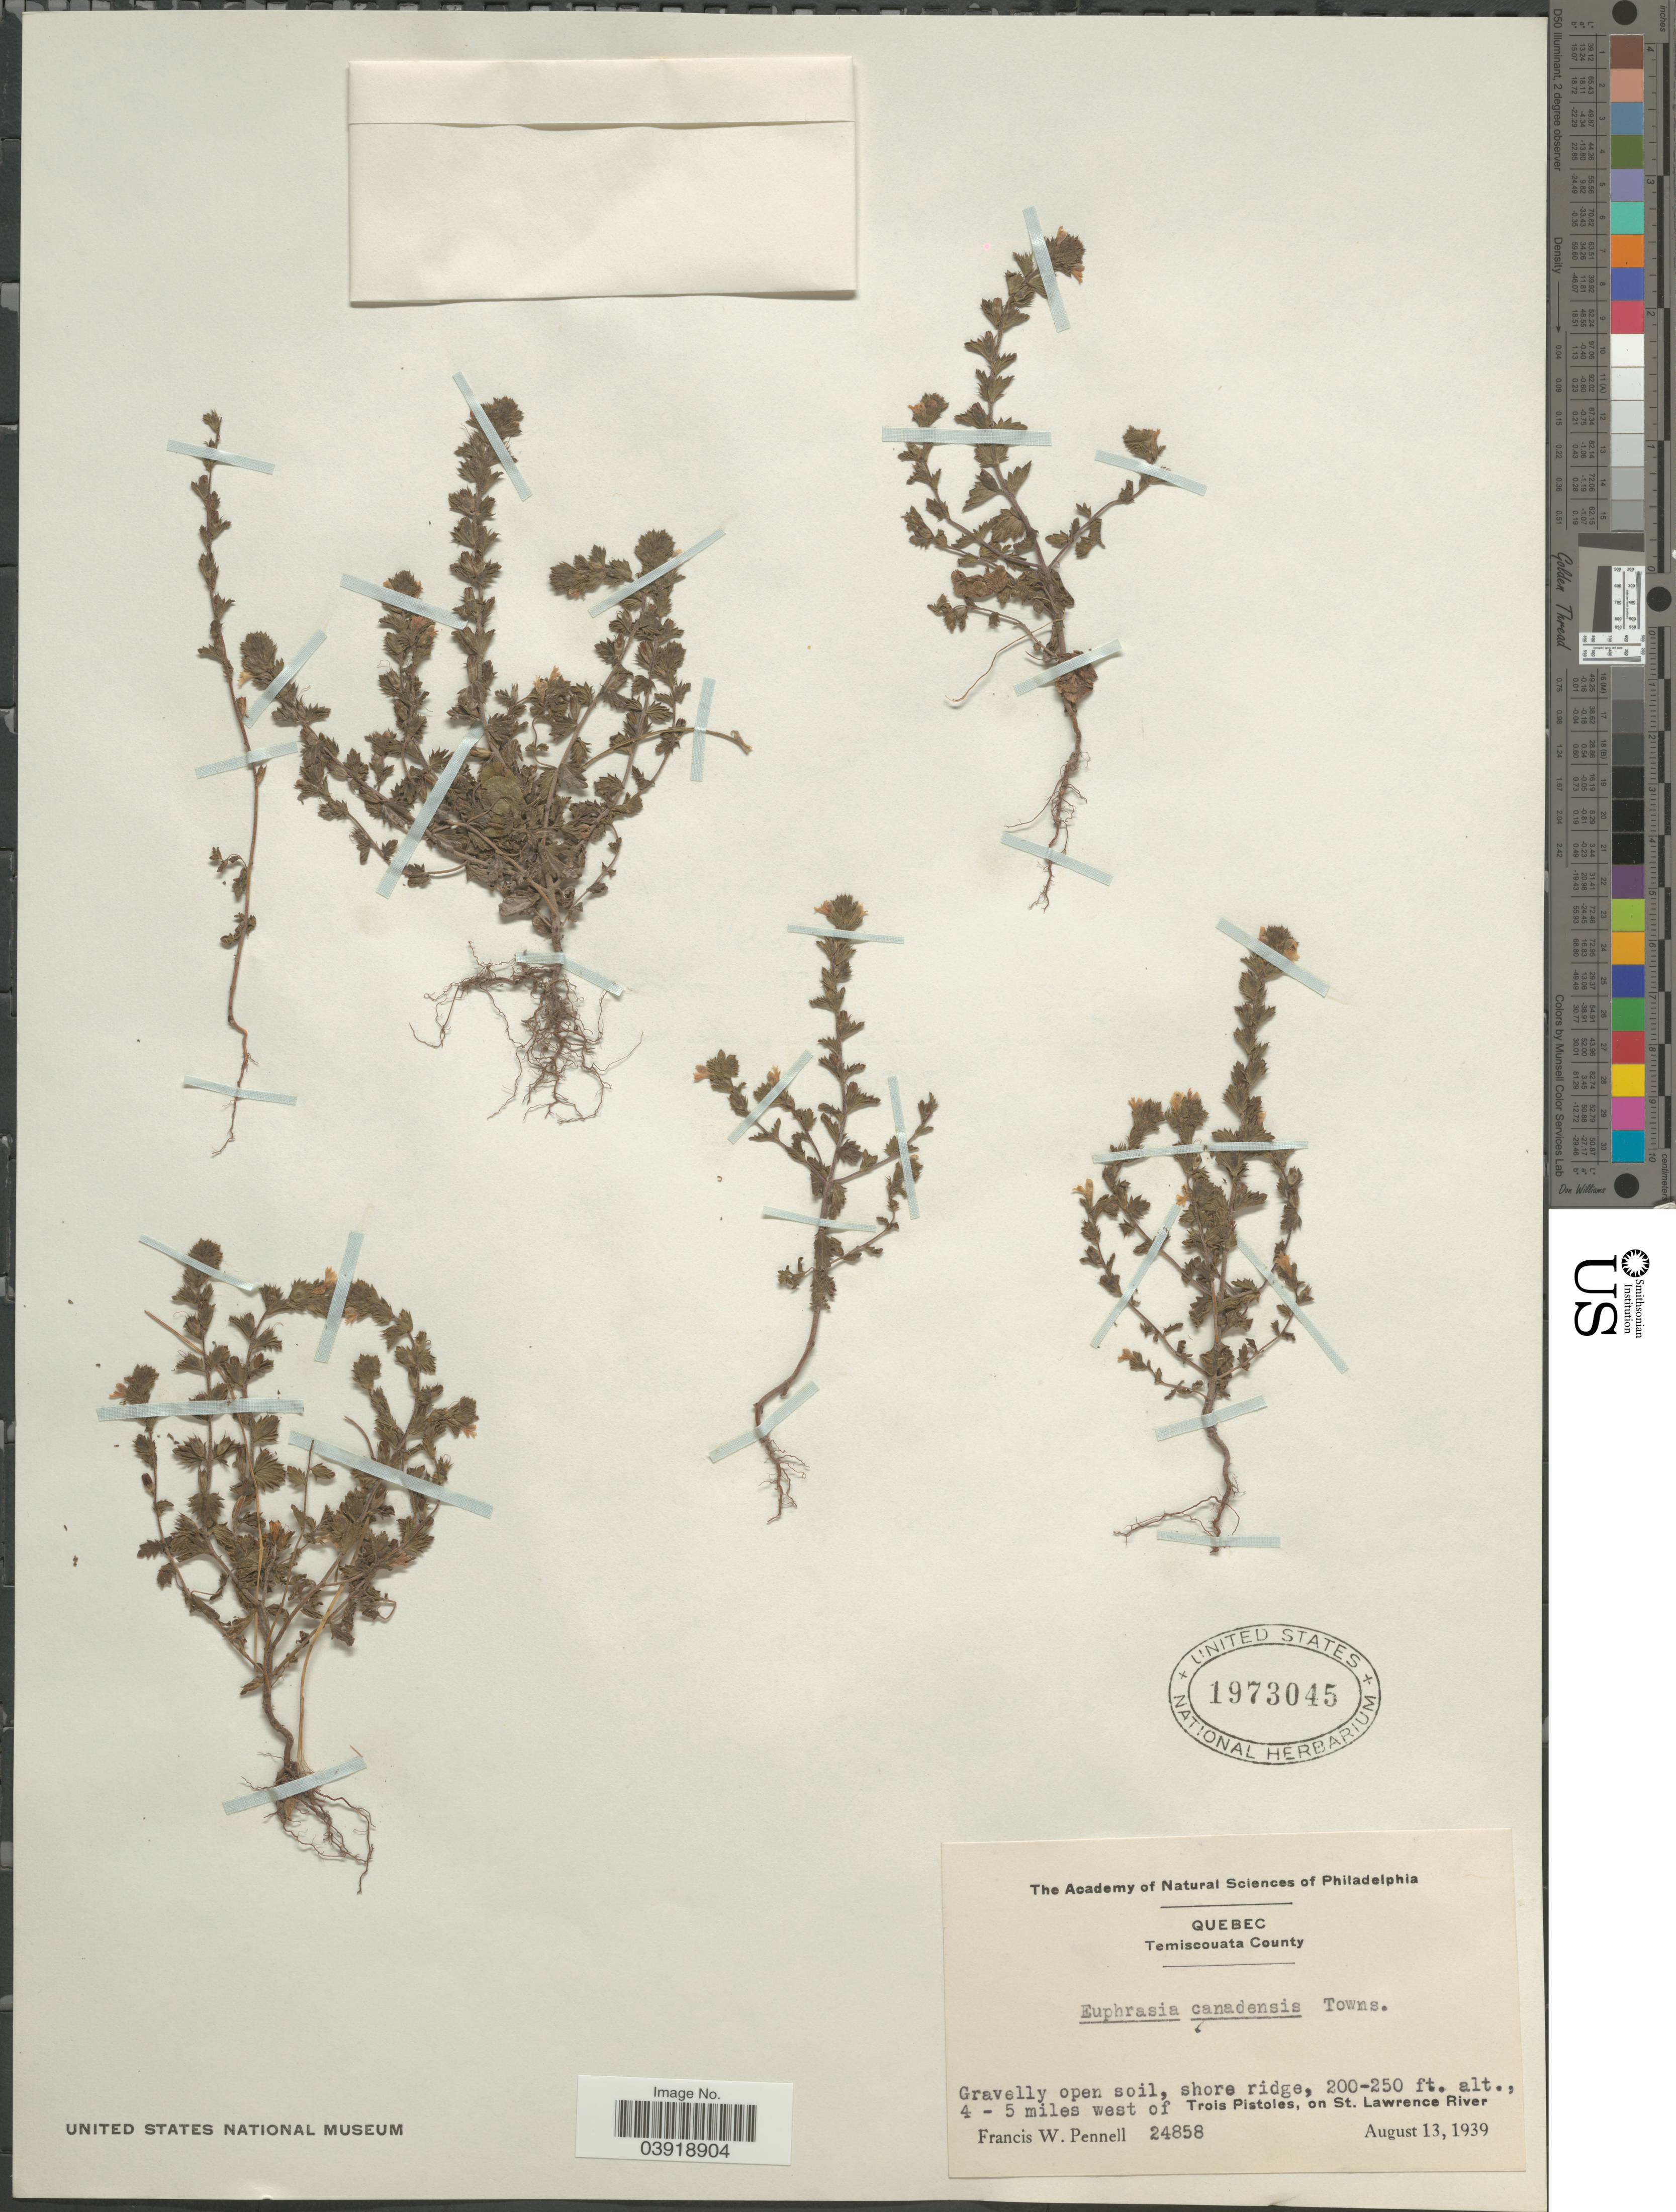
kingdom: Plantae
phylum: Tracheophyta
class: Magnoliopsida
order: Lamiales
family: Orobanchaceae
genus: Euphrasia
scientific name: Euphrasia canadensis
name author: J.F. Towns.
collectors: F. W. Pennell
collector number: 24858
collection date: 1939-08-13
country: Canada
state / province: Quebec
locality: Temiscouata County. 4 - 5 miles west of Trois Pistoles, on St. Lawrence River.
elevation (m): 61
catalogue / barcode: US 1973045